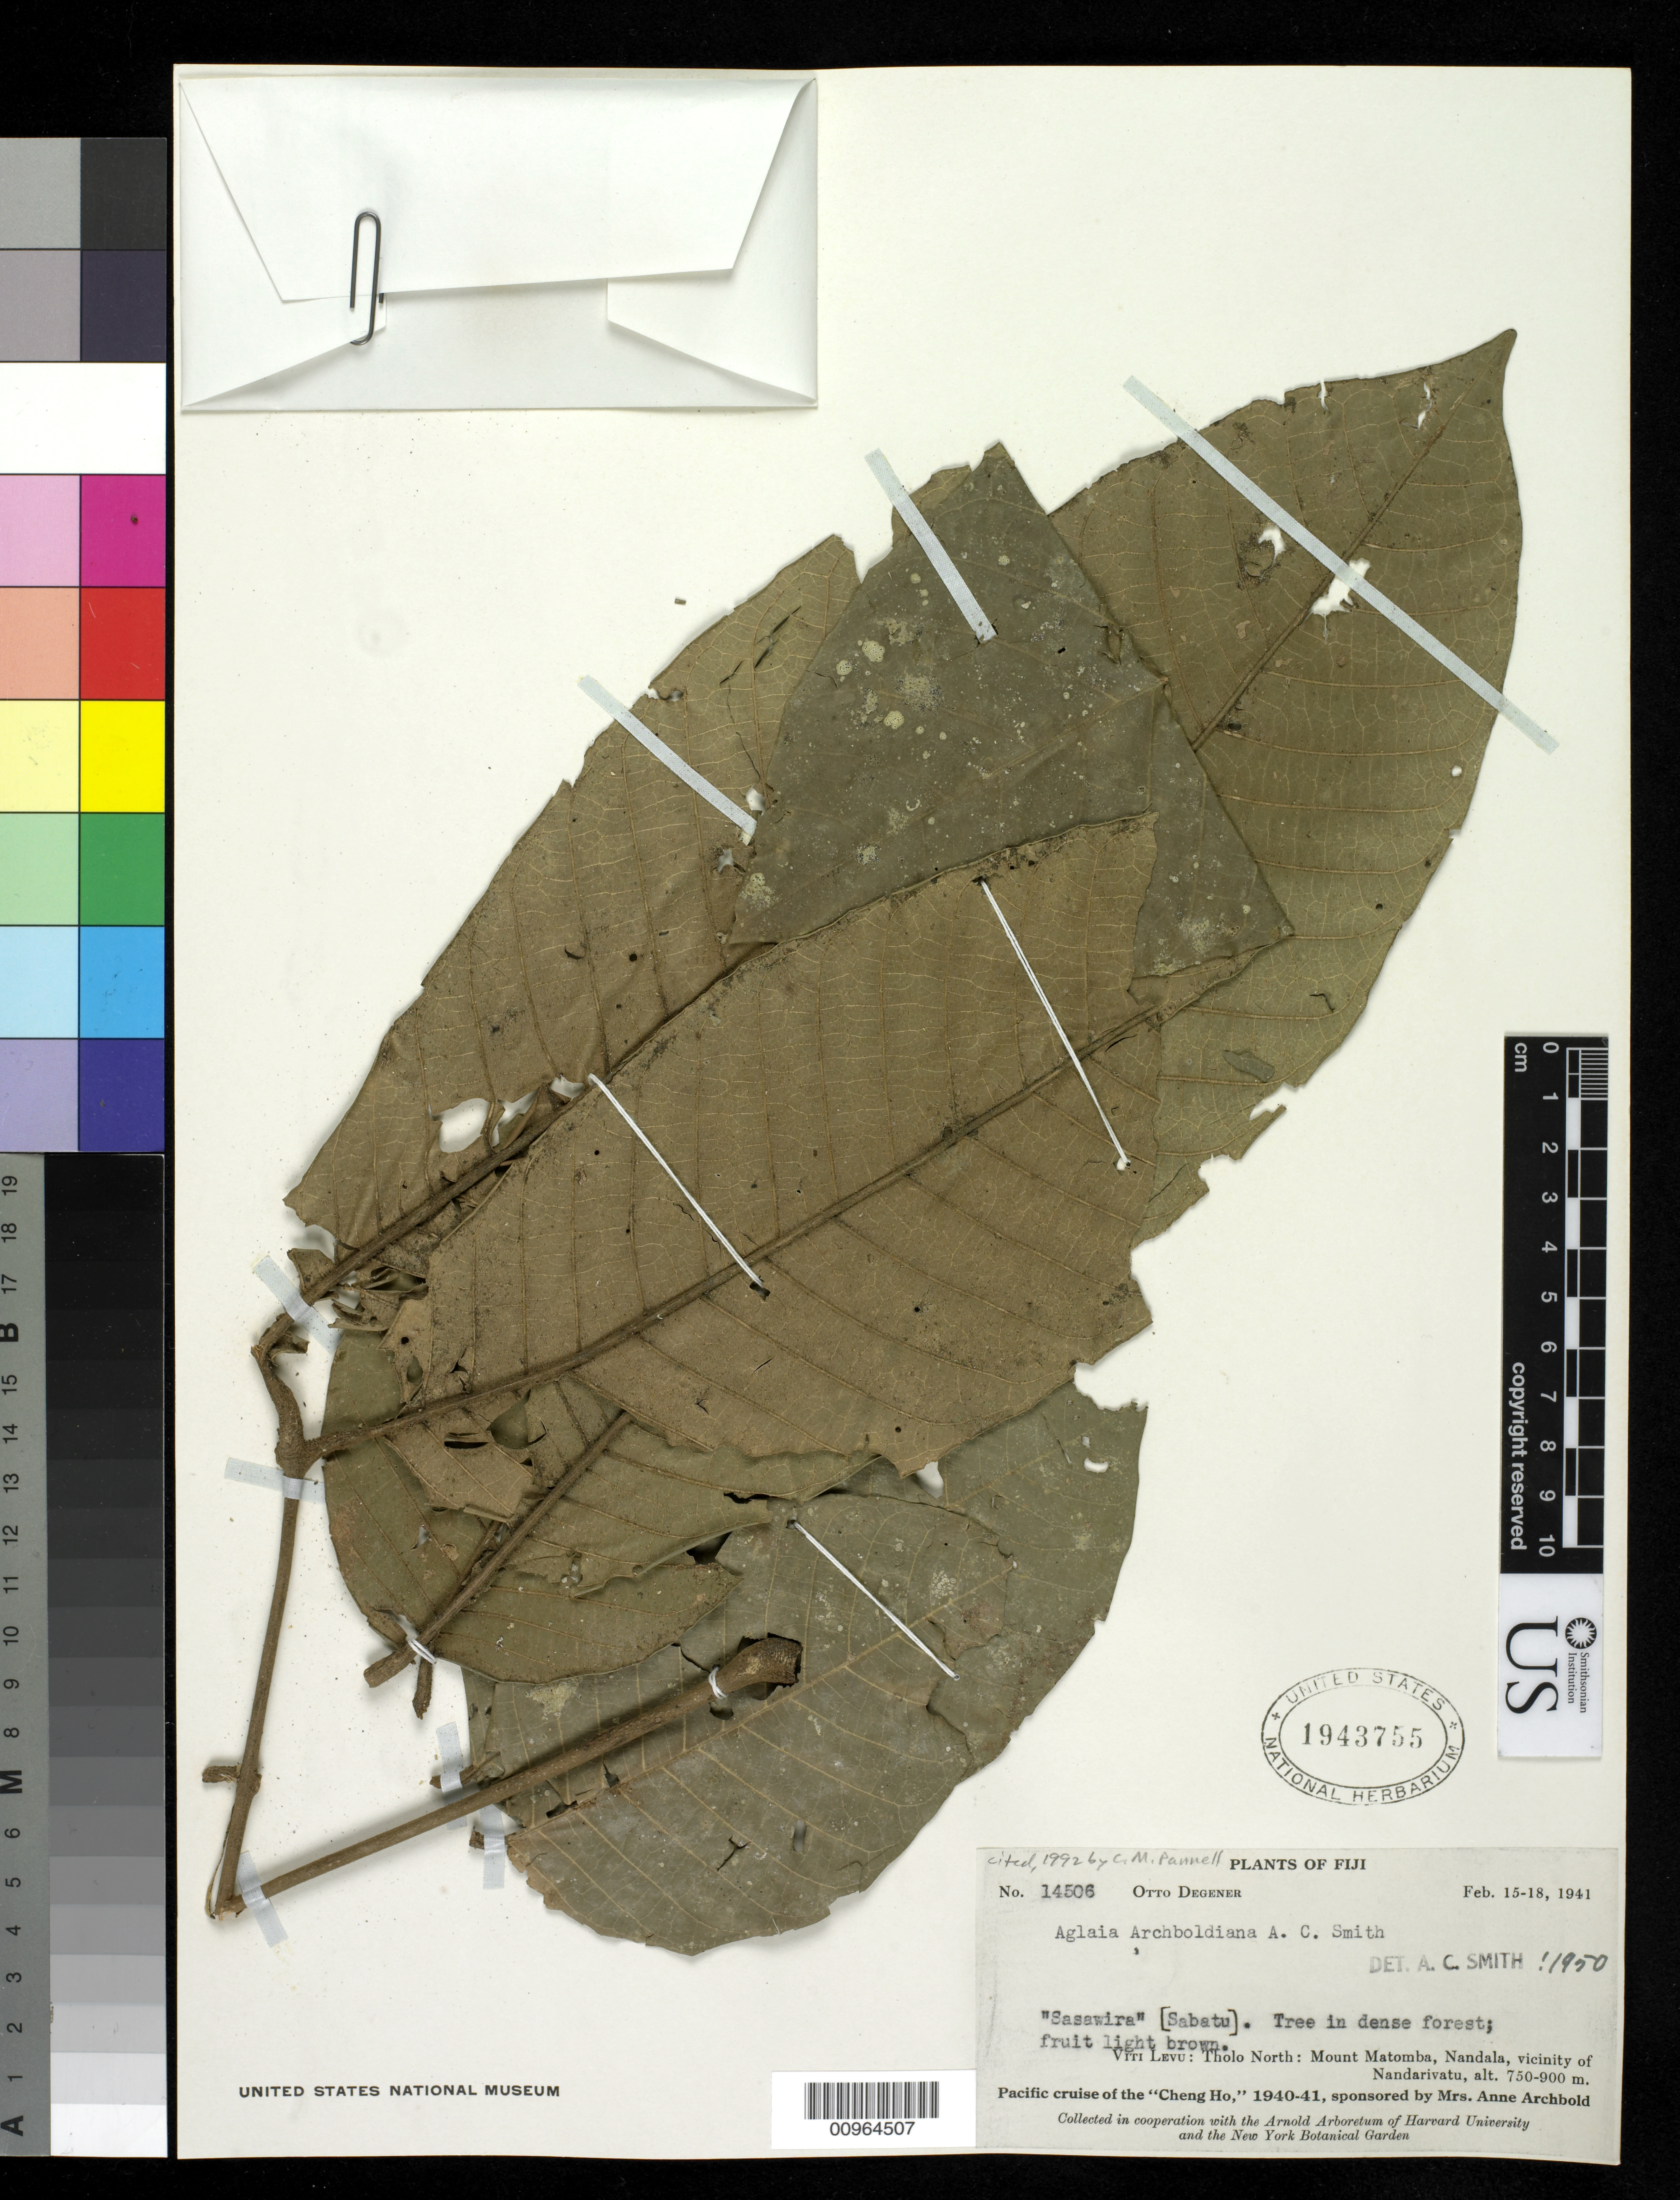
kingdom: Plantae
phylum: Tracheophyta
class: Magnoliopsida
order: Sapindales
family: Meliaceae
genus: Aglaia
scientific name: Aglaia archboldiana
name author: A.C. Sm.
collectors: O. Degener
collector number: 14506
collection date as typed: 15 Feb 1941 to 18 Feb 1941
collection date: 1941-02-15/1941-02-18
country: Fiji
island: Viti Levu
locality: Tholo North: Mount Matomba, Nandala, vicinity of Nandarivatu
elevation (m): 750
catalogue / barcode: US 1943755